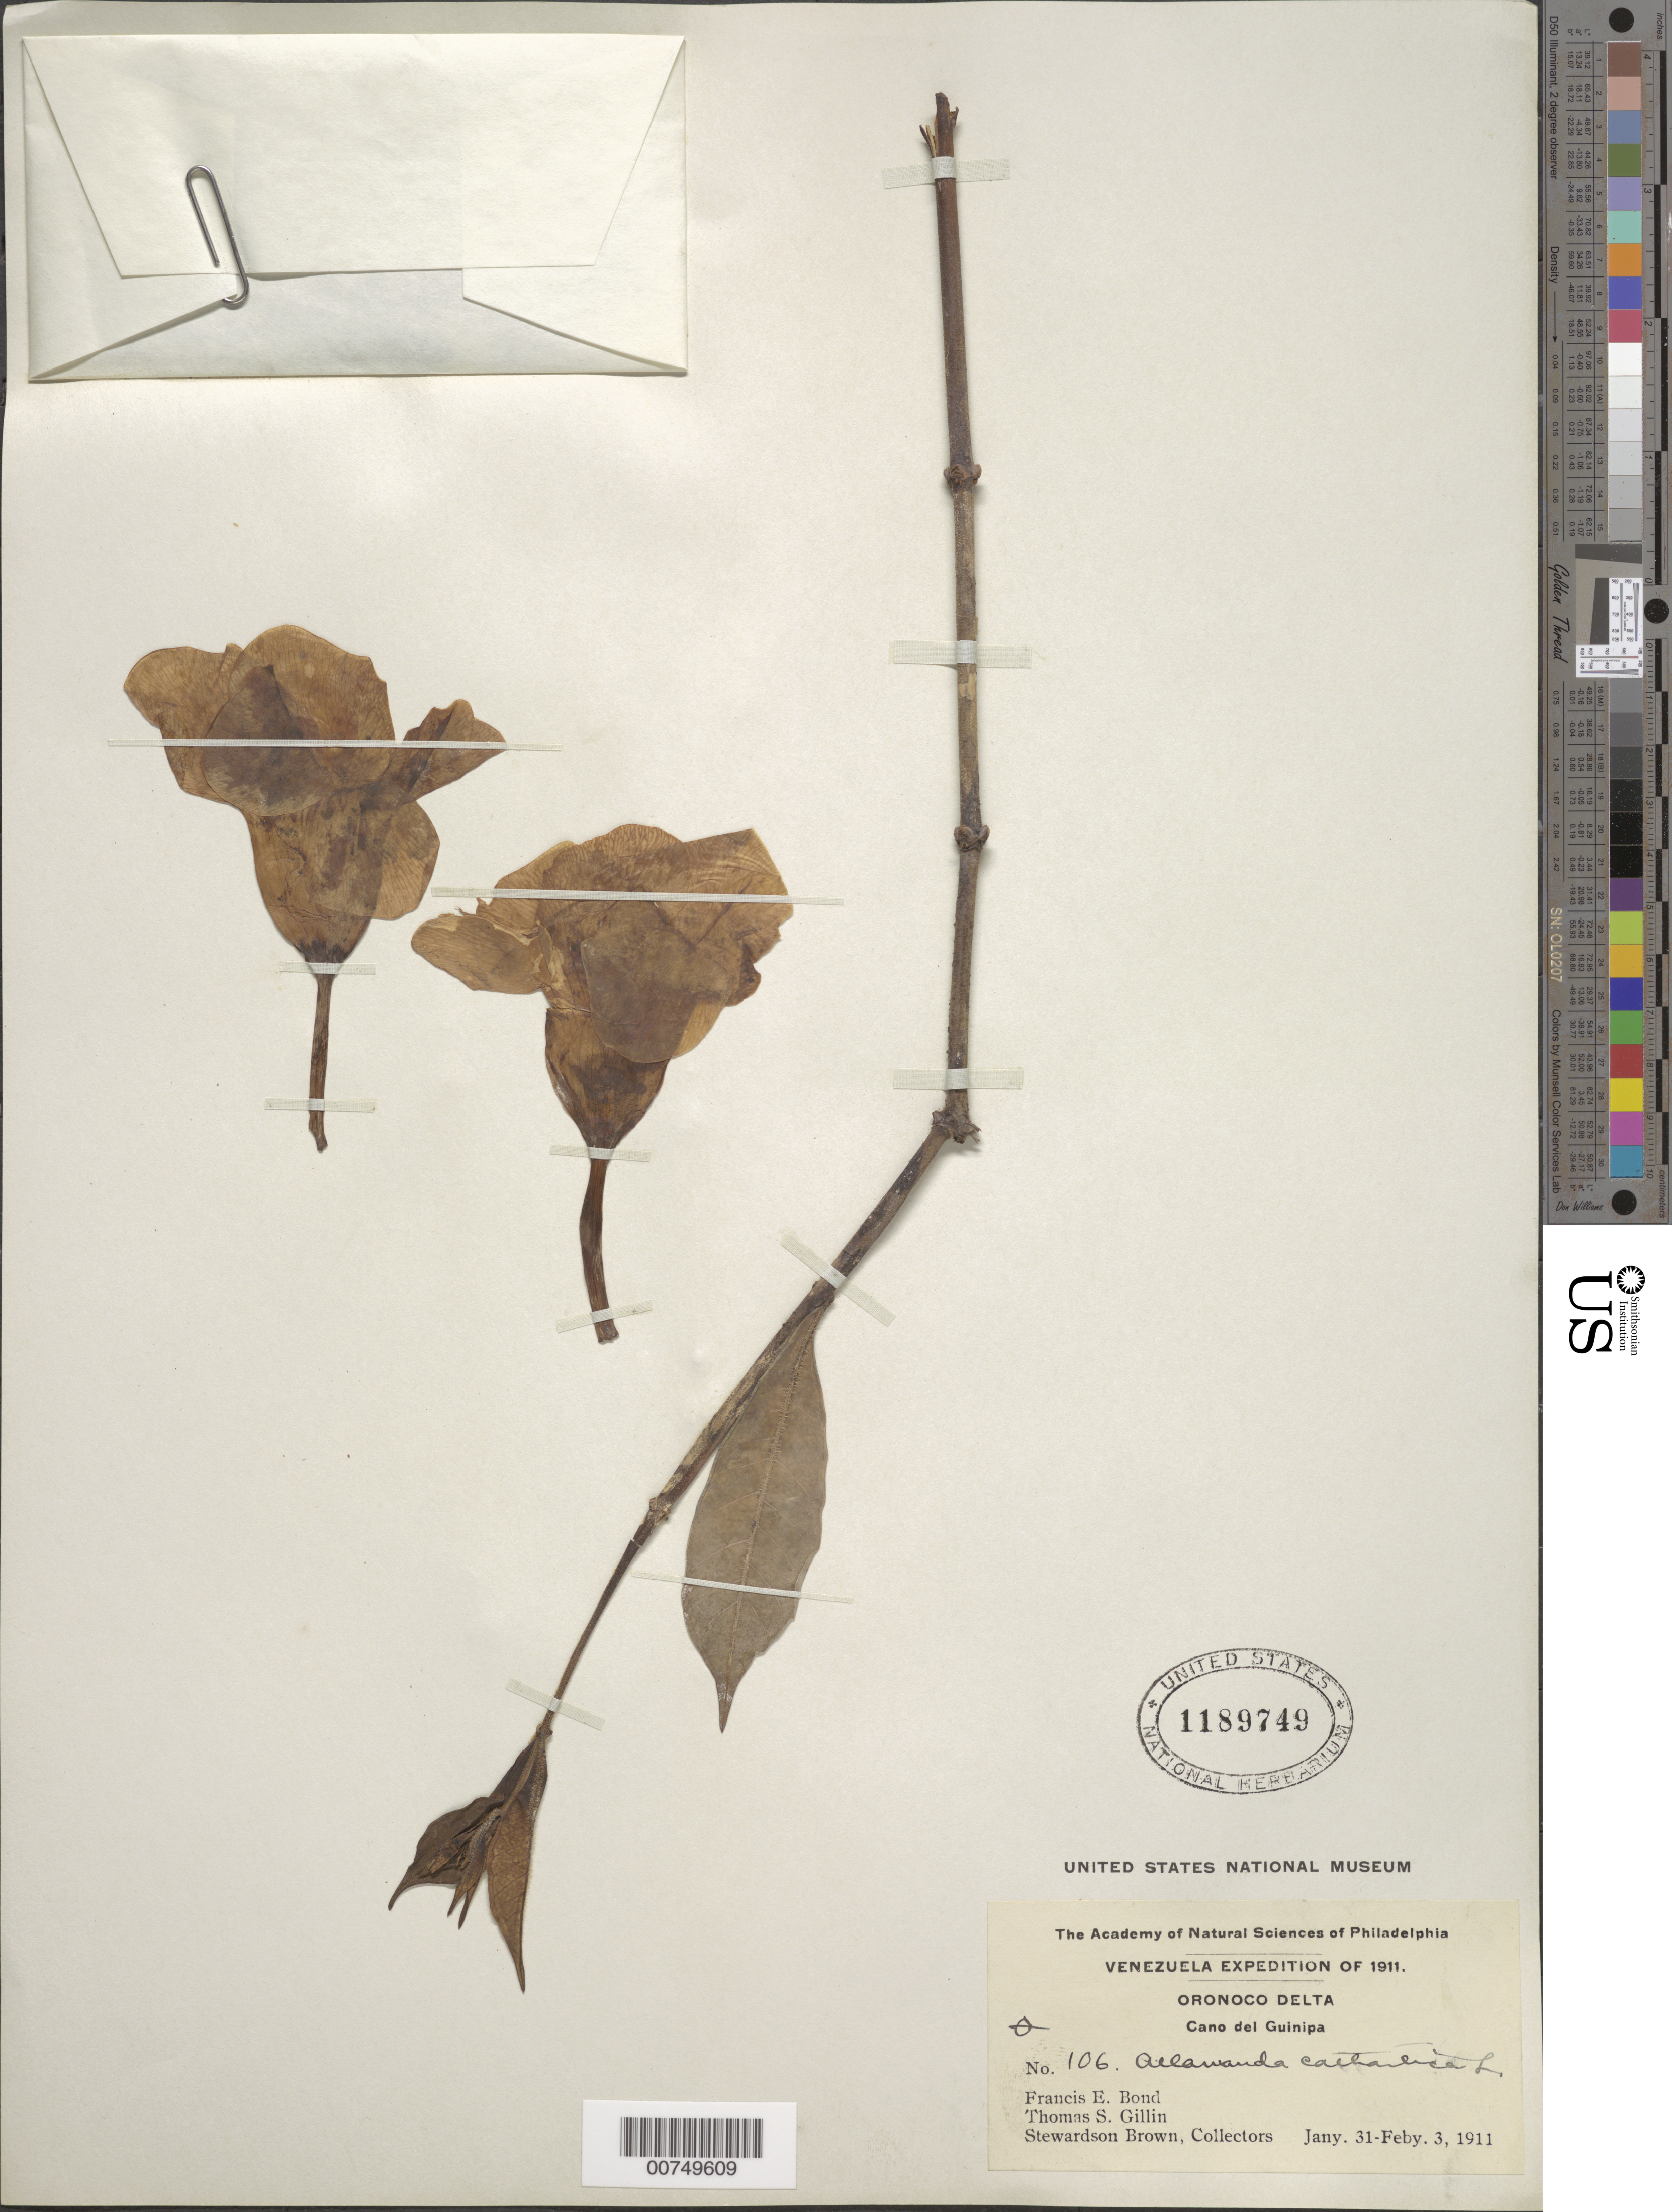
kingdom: Plantae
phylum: Tracheophyta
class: Magnoliopsida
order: Gentianales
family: Apocynaceae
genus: Allamanda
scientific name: Allamanda cathartica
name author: L.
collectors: F. Bond, T. Gillin & S. Brown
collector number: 106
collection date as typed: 31 January -3 February 1911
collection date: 1911-01-31/1911-02-03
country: Venezuela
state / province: Monagas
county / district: Maturin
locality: Oronoco Delta along Rio Guanipa, including Indian and Creole villages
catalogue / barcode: US 1189749